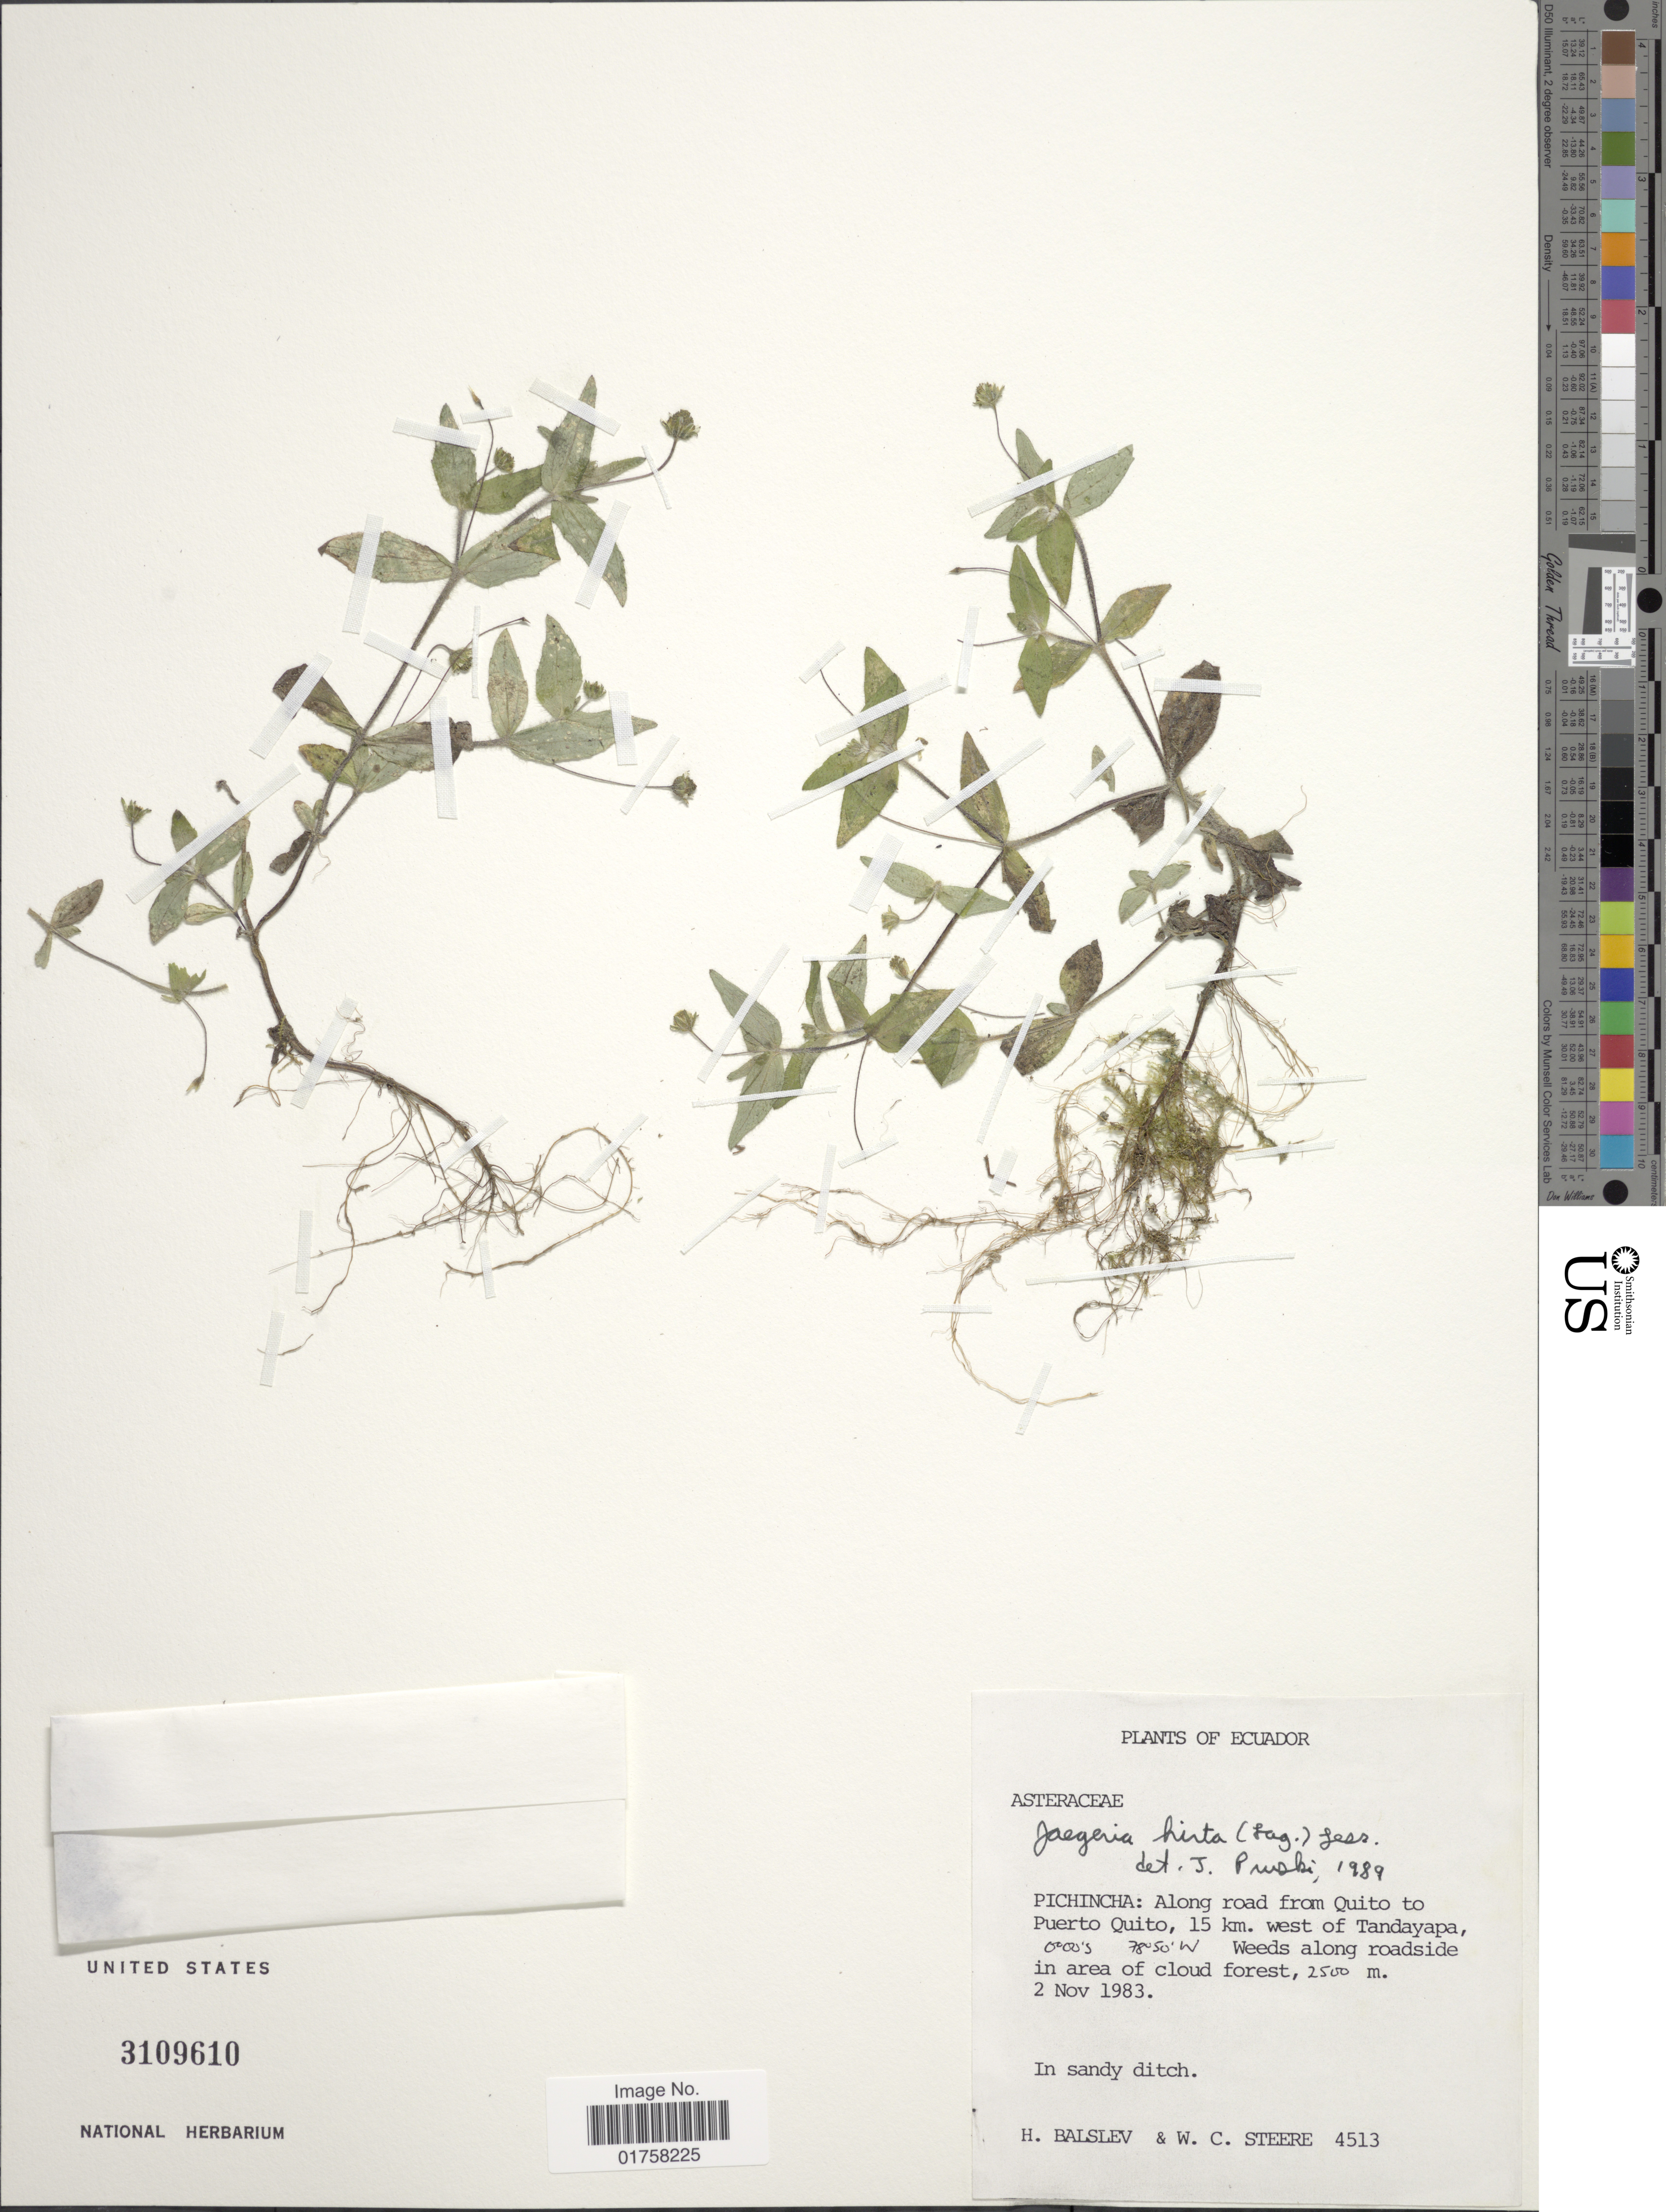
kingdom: Plantae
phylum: Tracheophyta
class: Magnoliopsida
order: Asterales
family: Asteraceae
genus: Jaegeria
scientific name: Jaegeria hirta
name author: (Lag.) Less.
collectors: H. Balslev & W. C. Steere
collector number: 4513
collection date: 1983-11-02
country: Ecuador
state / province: Pichincha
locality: Along road from Quito to Puerto Quito, 15 km. west of Tandayapa, Weeds along roadside in area of cloud forest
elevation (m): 2500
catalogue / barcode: US 3109610